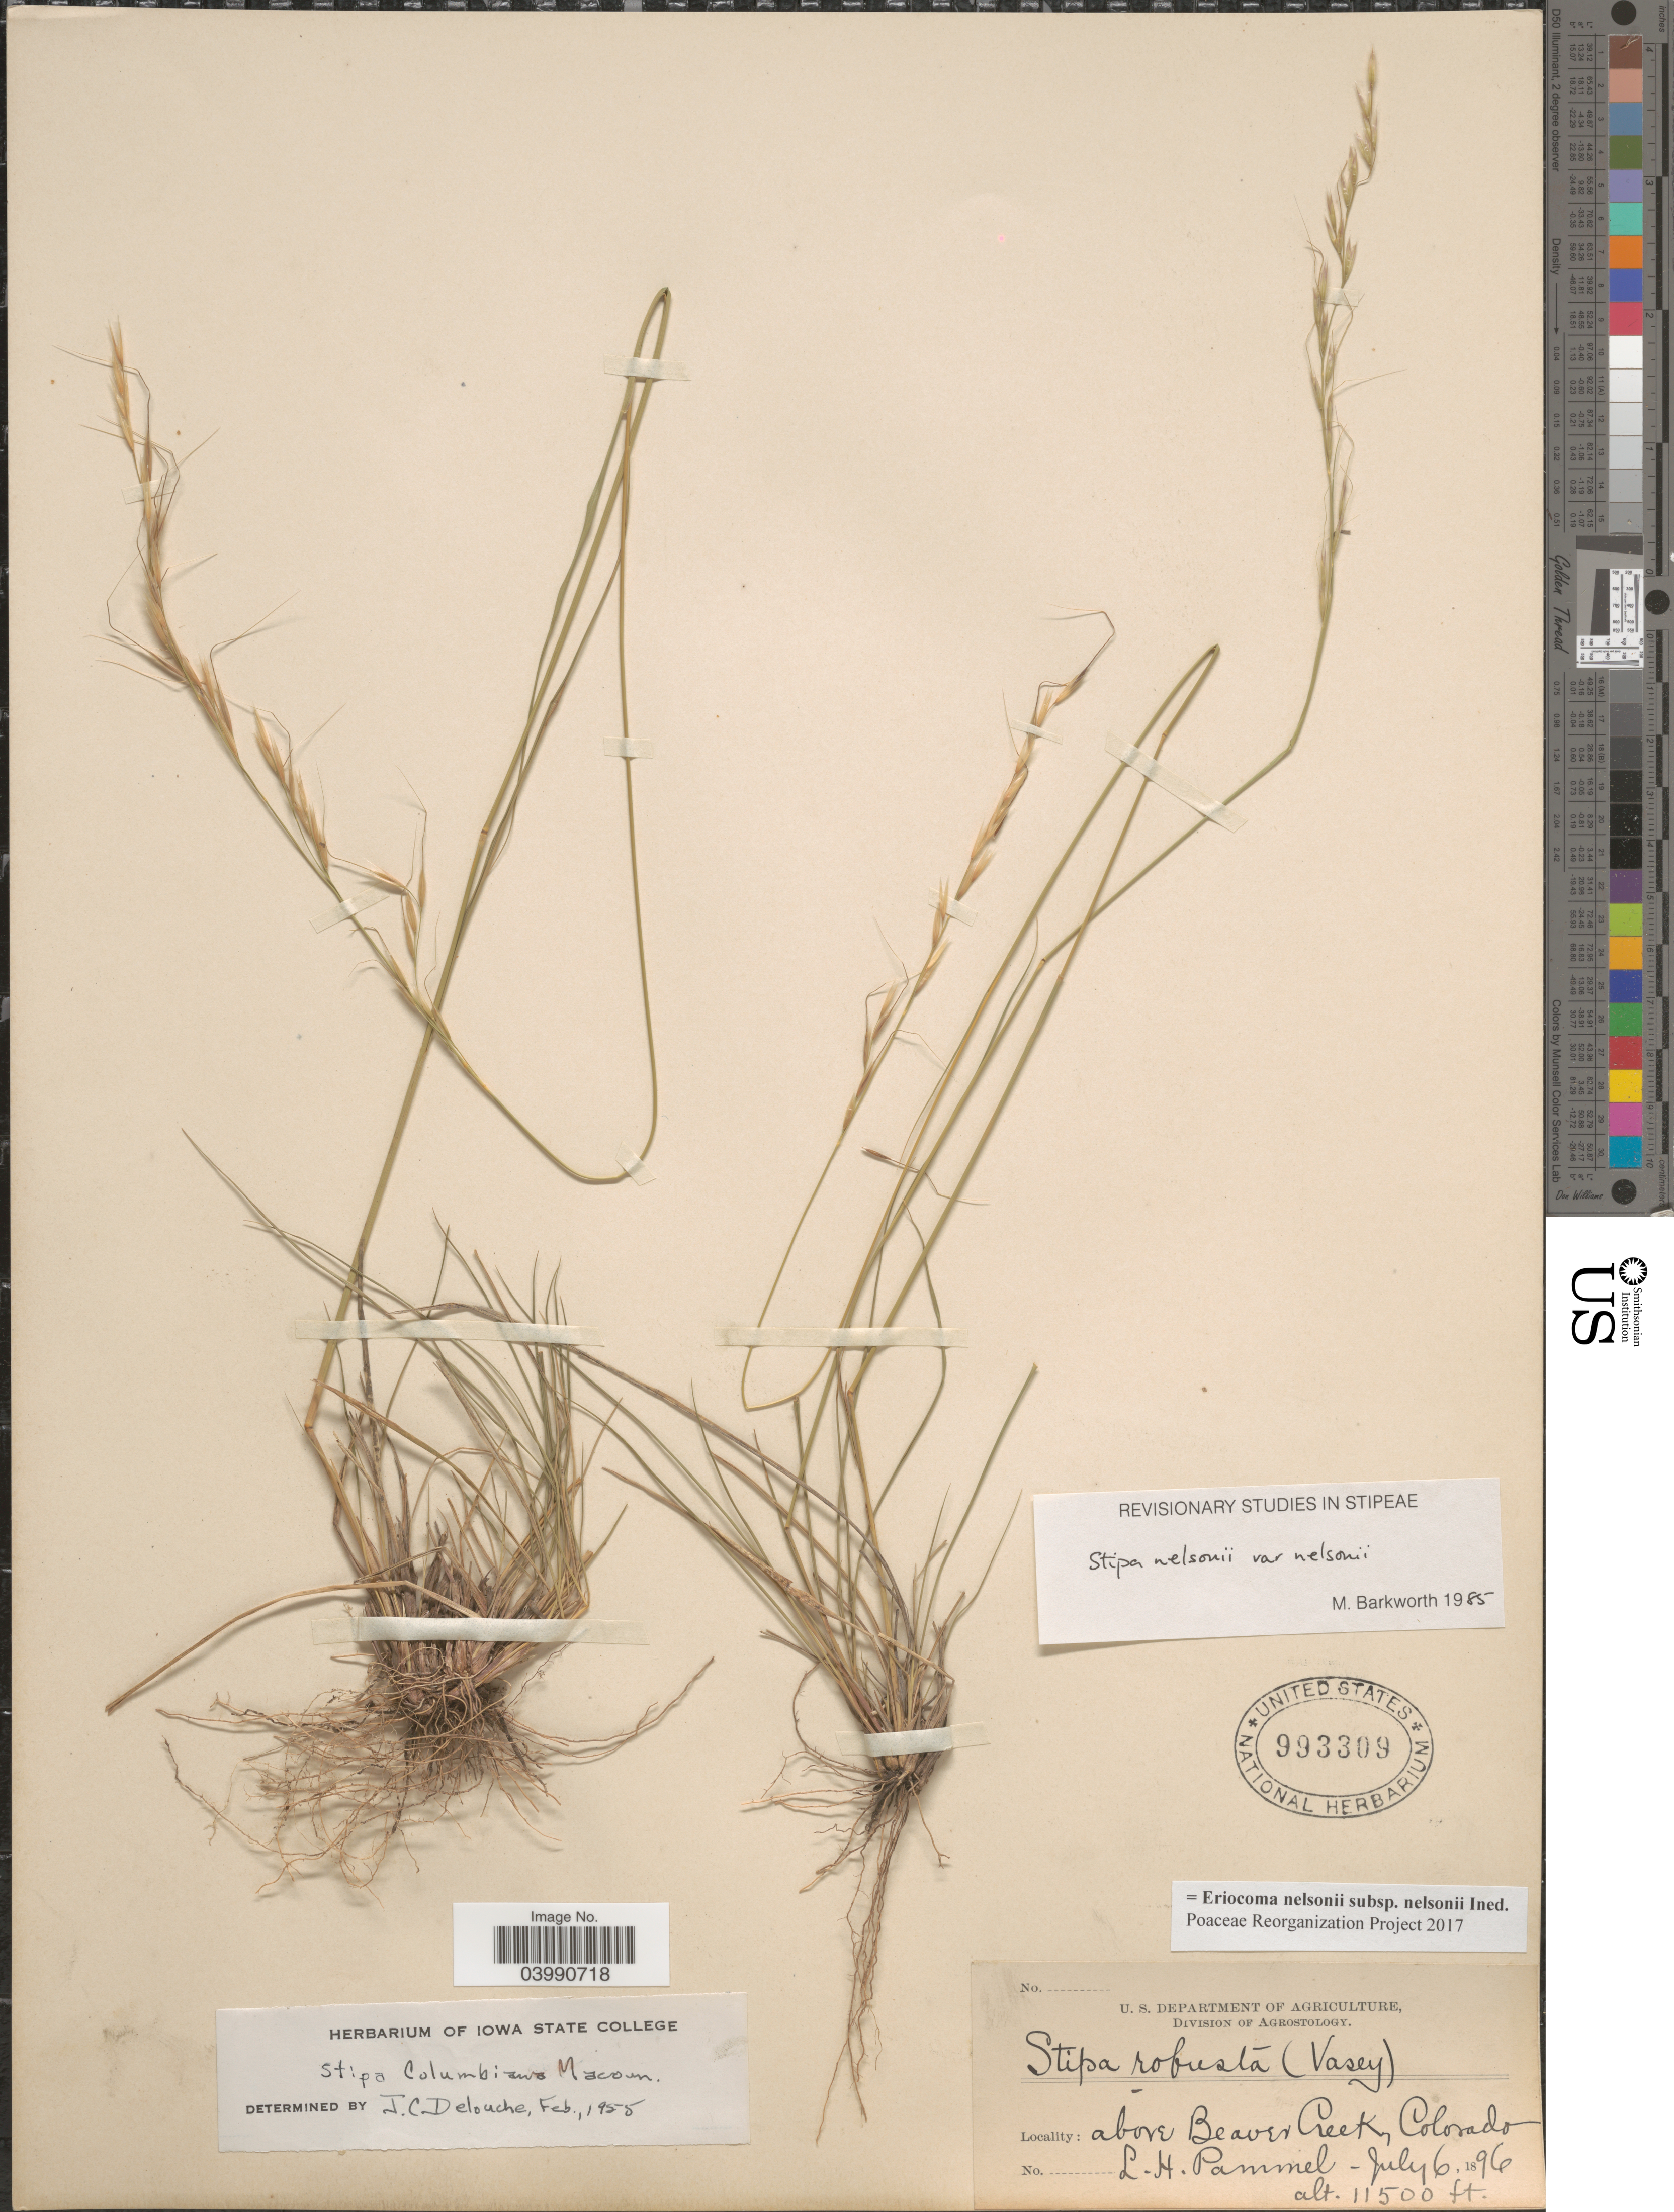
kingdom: Plantae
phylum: Tracheophyta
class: Liliopsida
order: Poales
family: Poaceae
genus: Eriocoma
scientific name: Eriocoma nelsonii subsp. nelsonii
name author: (Scribn.) Romasch.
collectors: L. Pammel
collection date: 1896-07-06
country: United States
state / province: Colorado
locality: Above Beaver Creek.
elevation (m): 3505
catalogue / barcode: US 993309